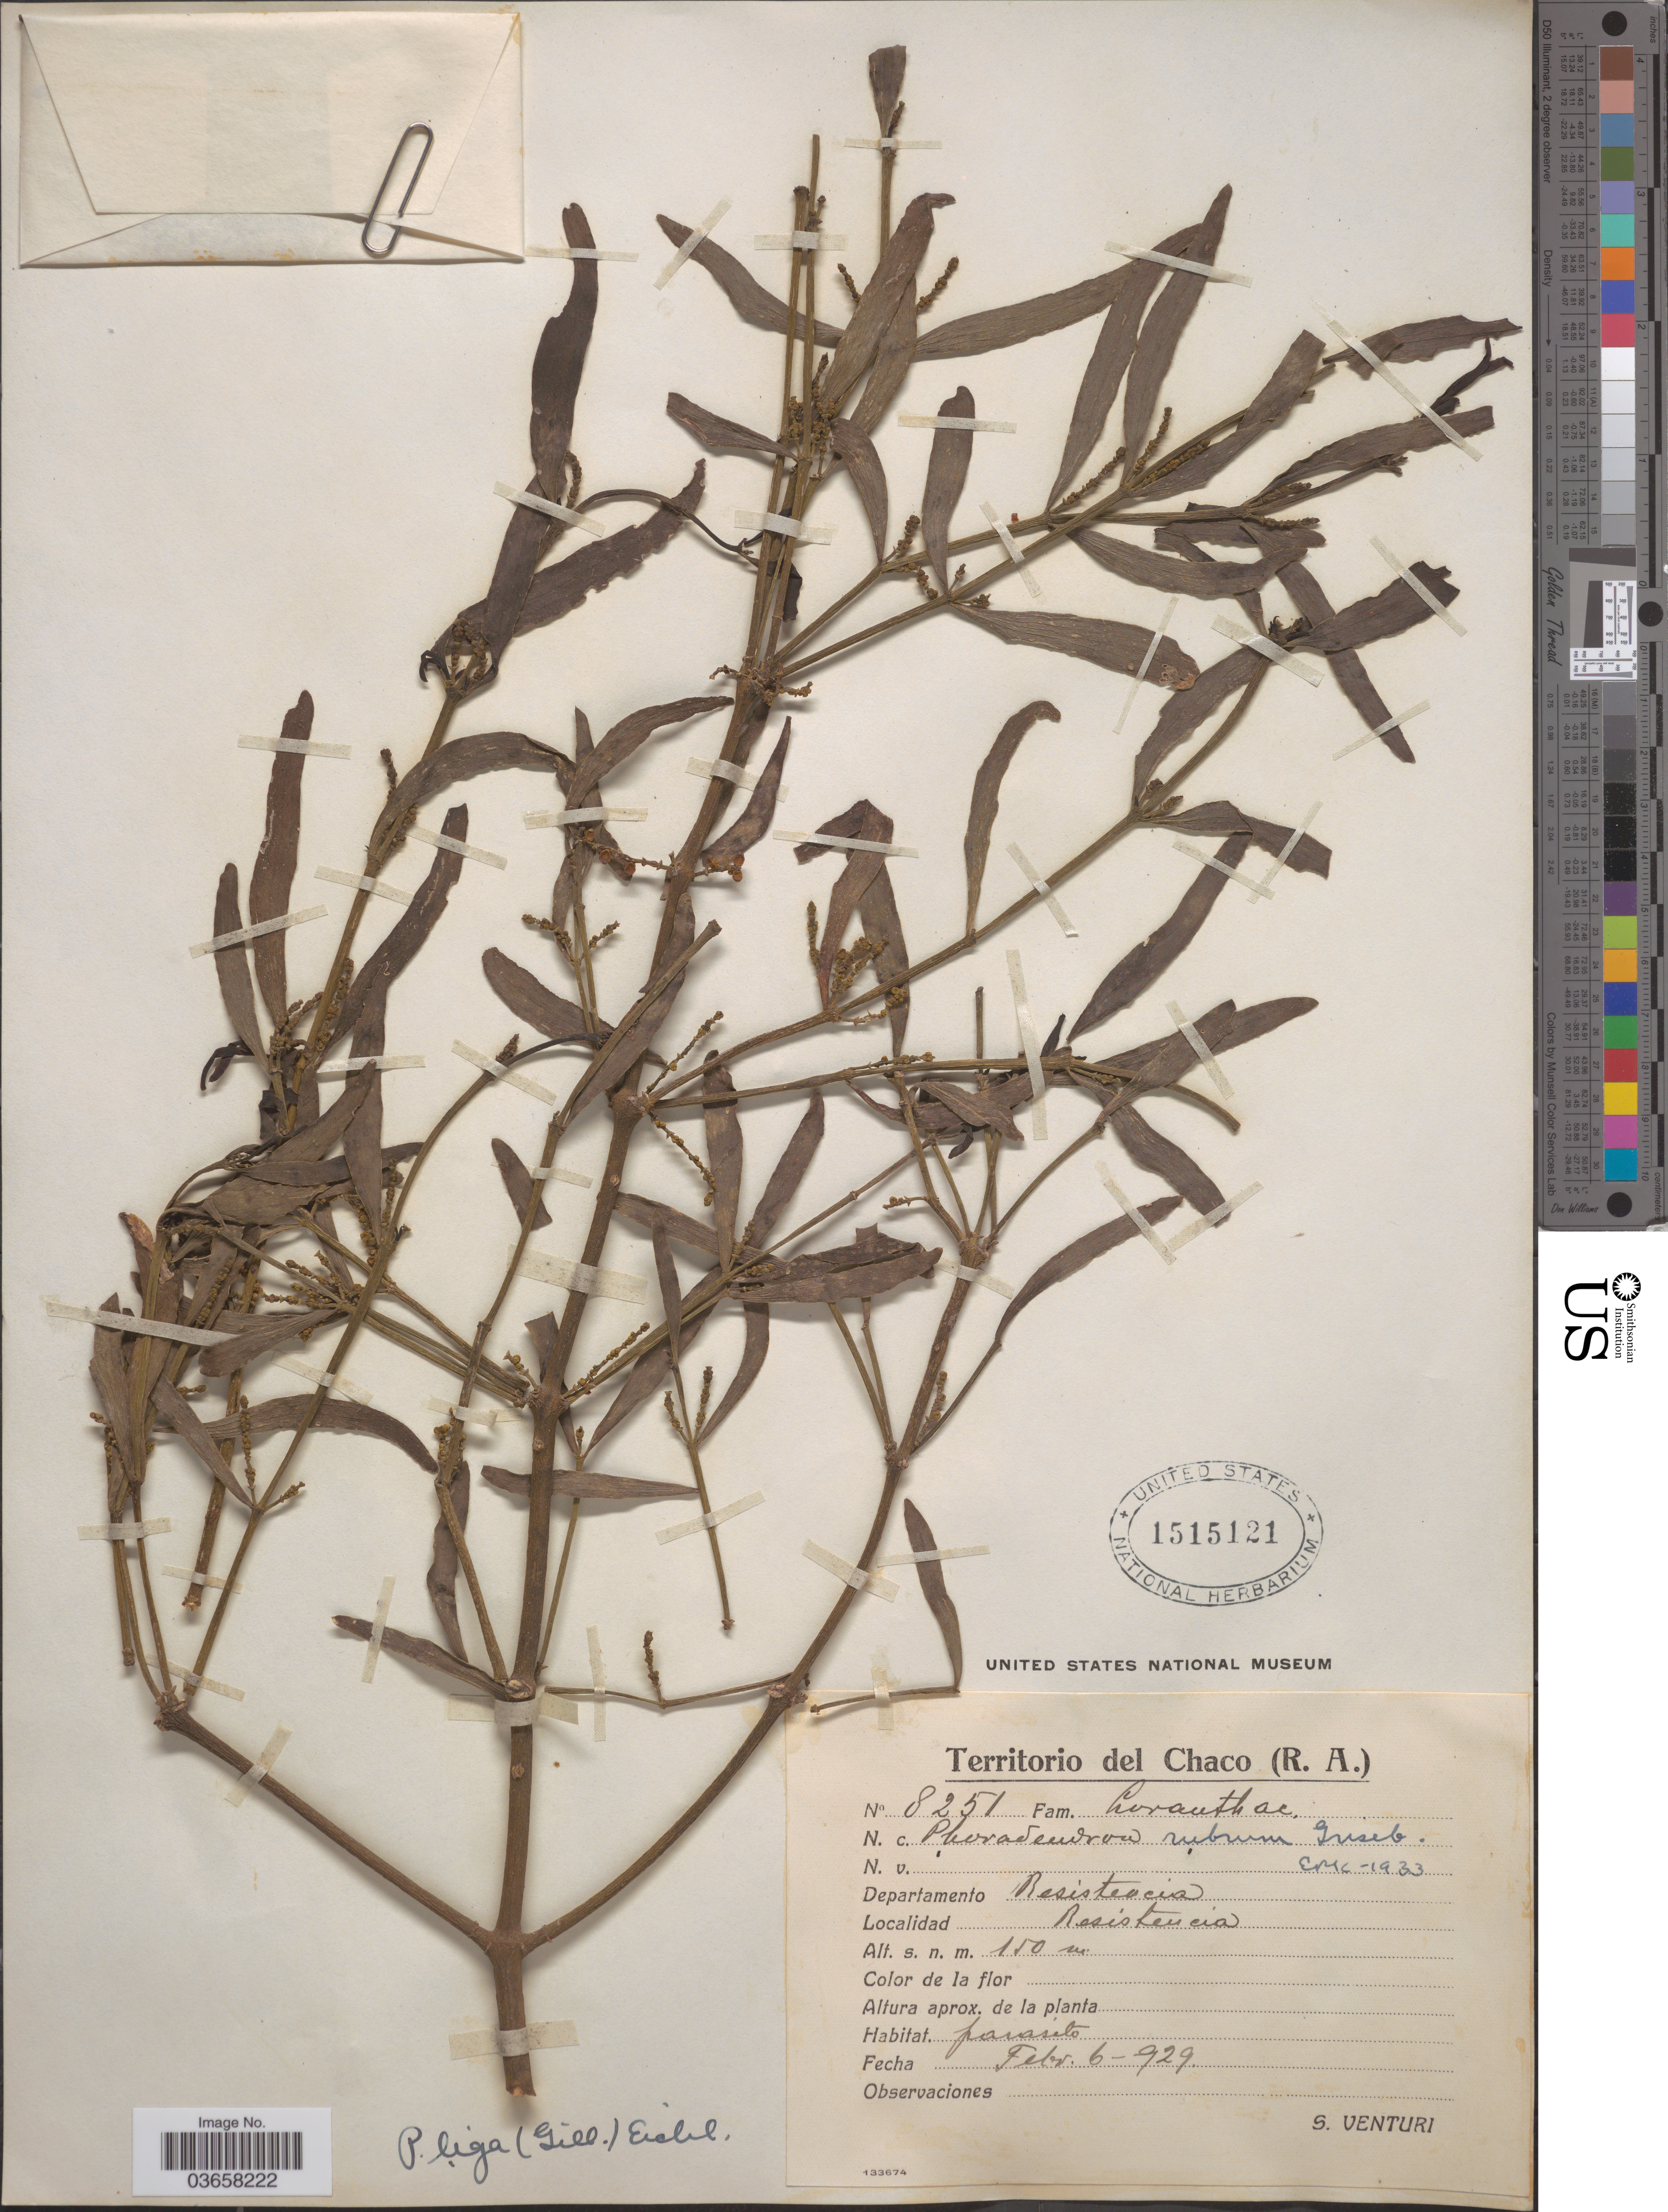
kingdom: Plantae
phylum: Tracheophyta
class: Magnoliopsida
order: Santalales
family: Viscaceae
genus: Phoradendron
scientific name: Phoradendron liga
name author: (Gillies ex Hook. & Arn.) Eichler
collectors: S. Venturi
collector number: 8251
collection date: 1929-02-06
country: Argentina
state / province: Chaco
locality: Departamento Resistencia. Resistencia.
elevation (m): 150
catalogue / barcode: US 1515121